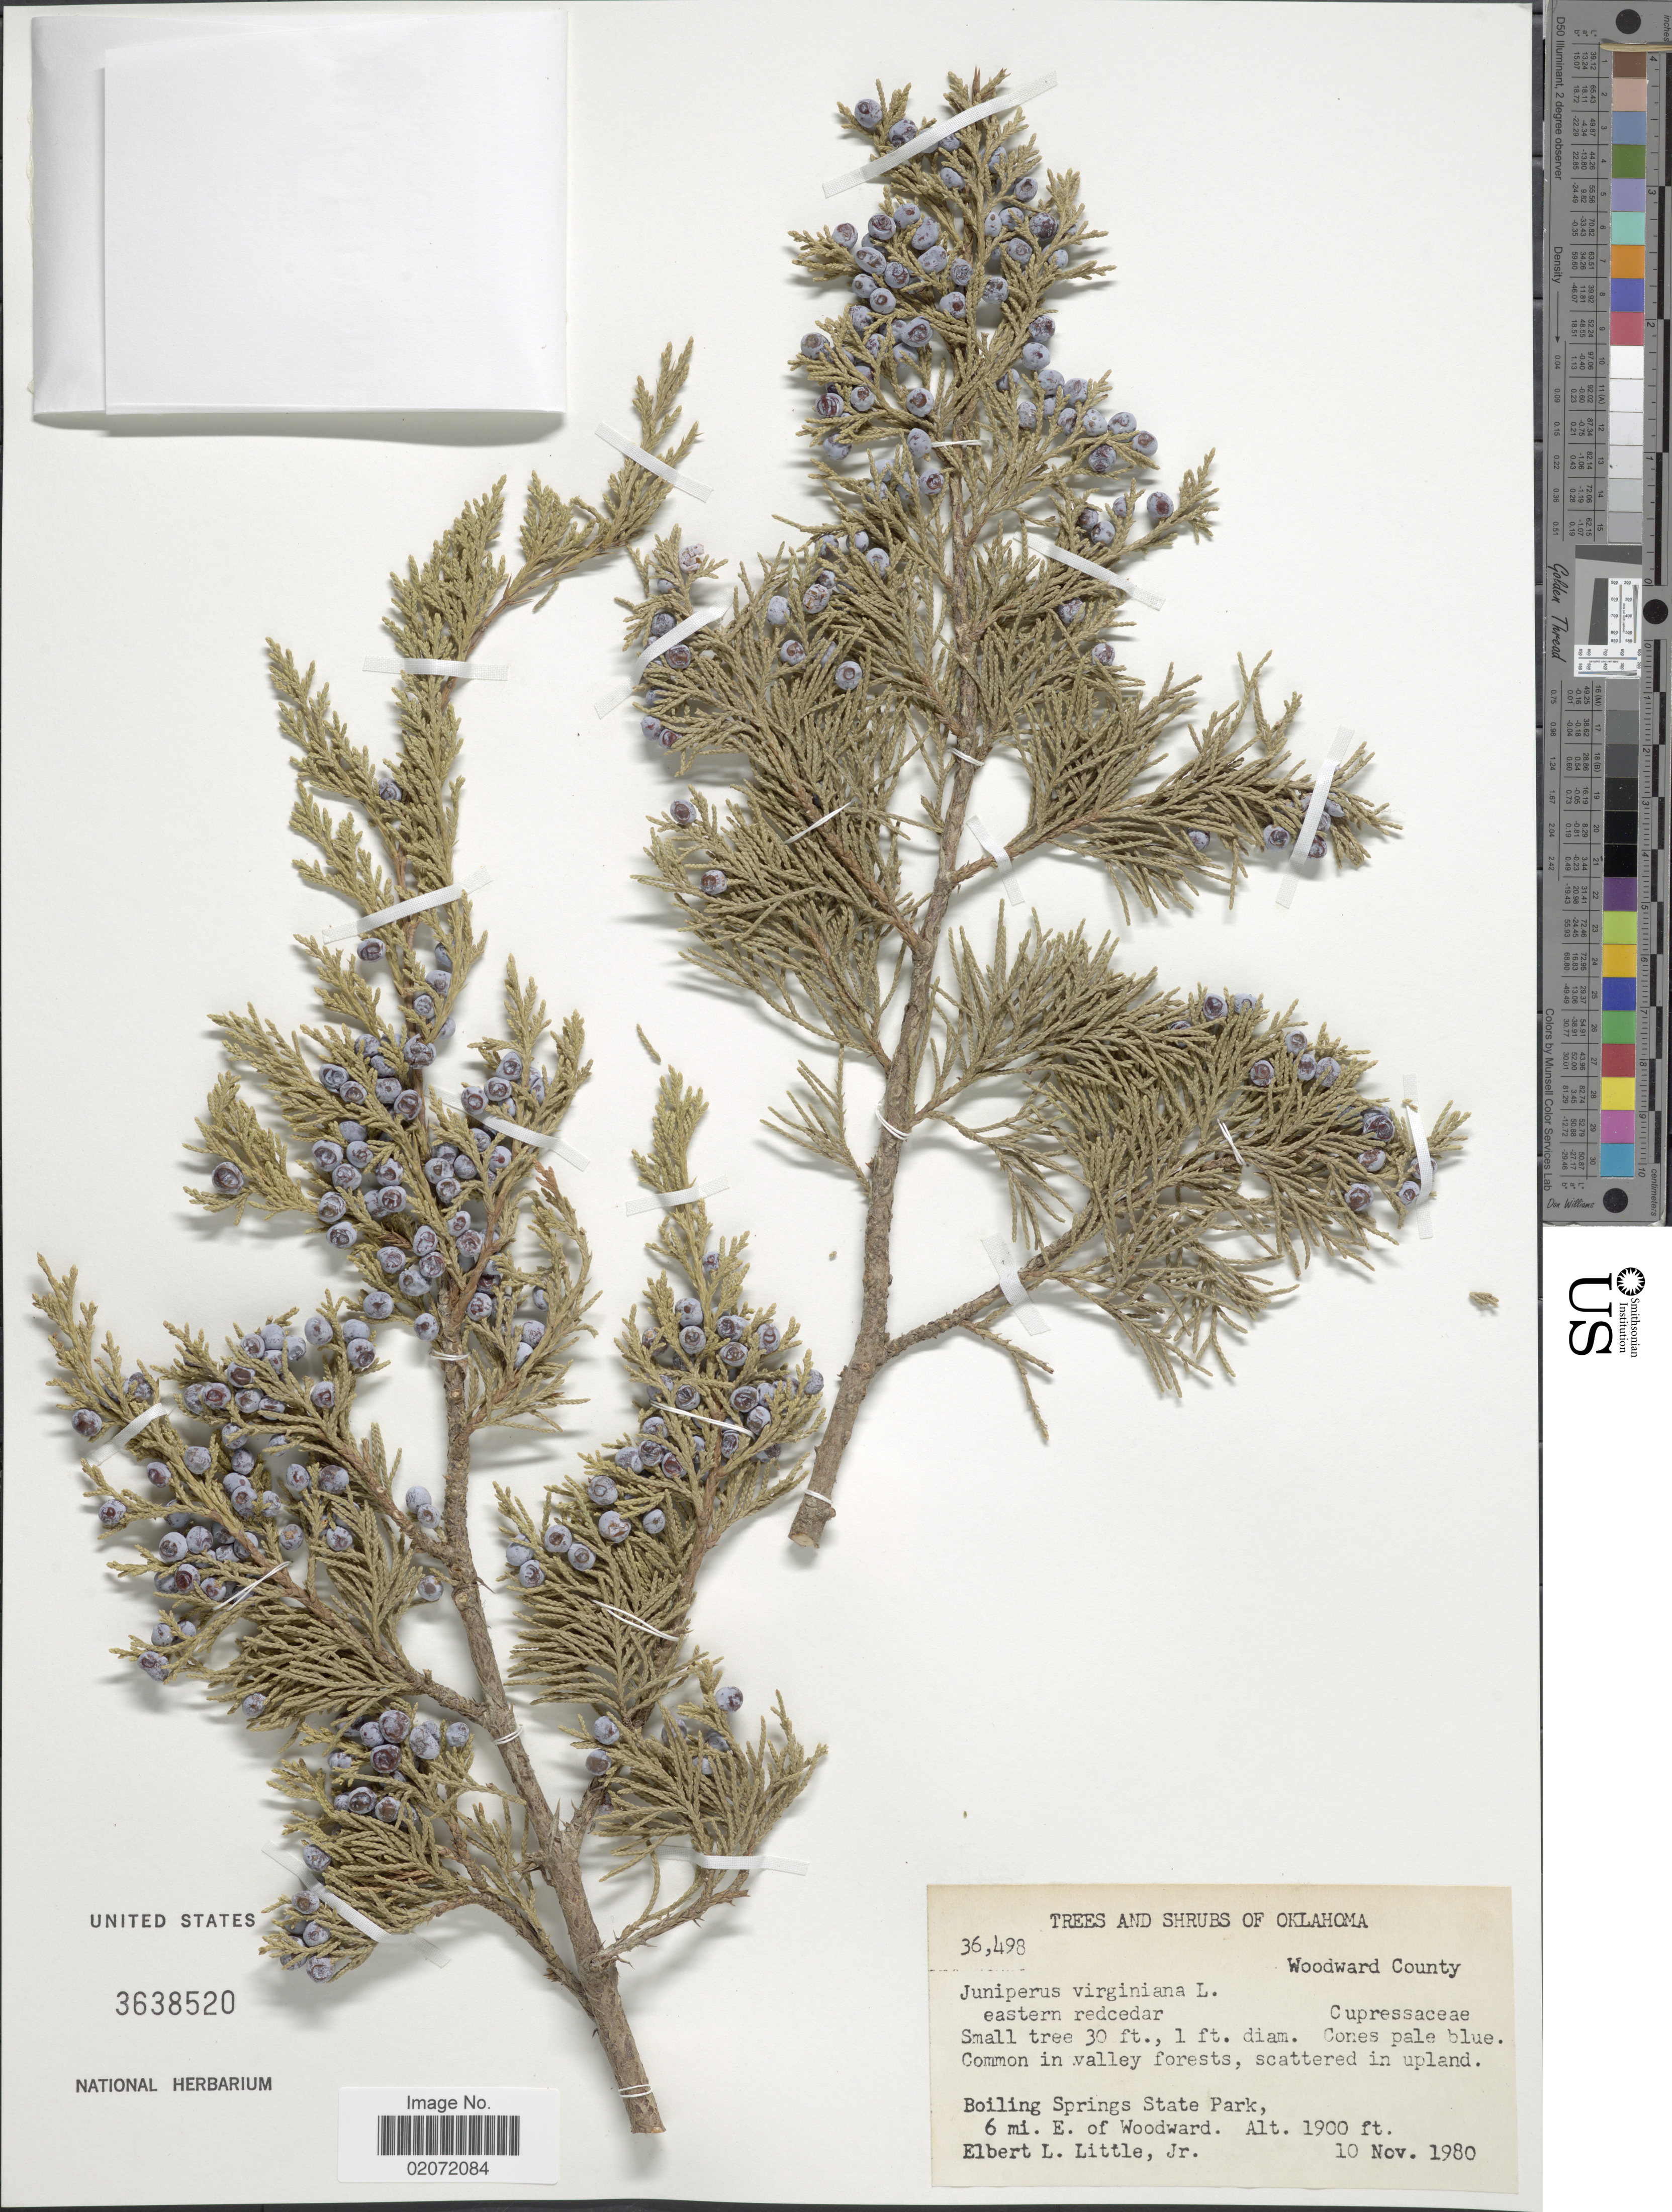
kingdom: Plantae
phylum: Tracheophyta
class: Pinopsida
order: Pinales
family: Cupressaceae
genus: Juniperus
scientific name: Juniperus virginiana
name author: L.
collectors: E. L. Little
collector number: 36498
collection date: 1980-11-10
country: United States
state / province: Oklahoma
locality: Woodward County. Boiling Springs State Park, 6 mi. E. of Woodward.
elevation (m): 579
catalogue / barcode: US 3638520